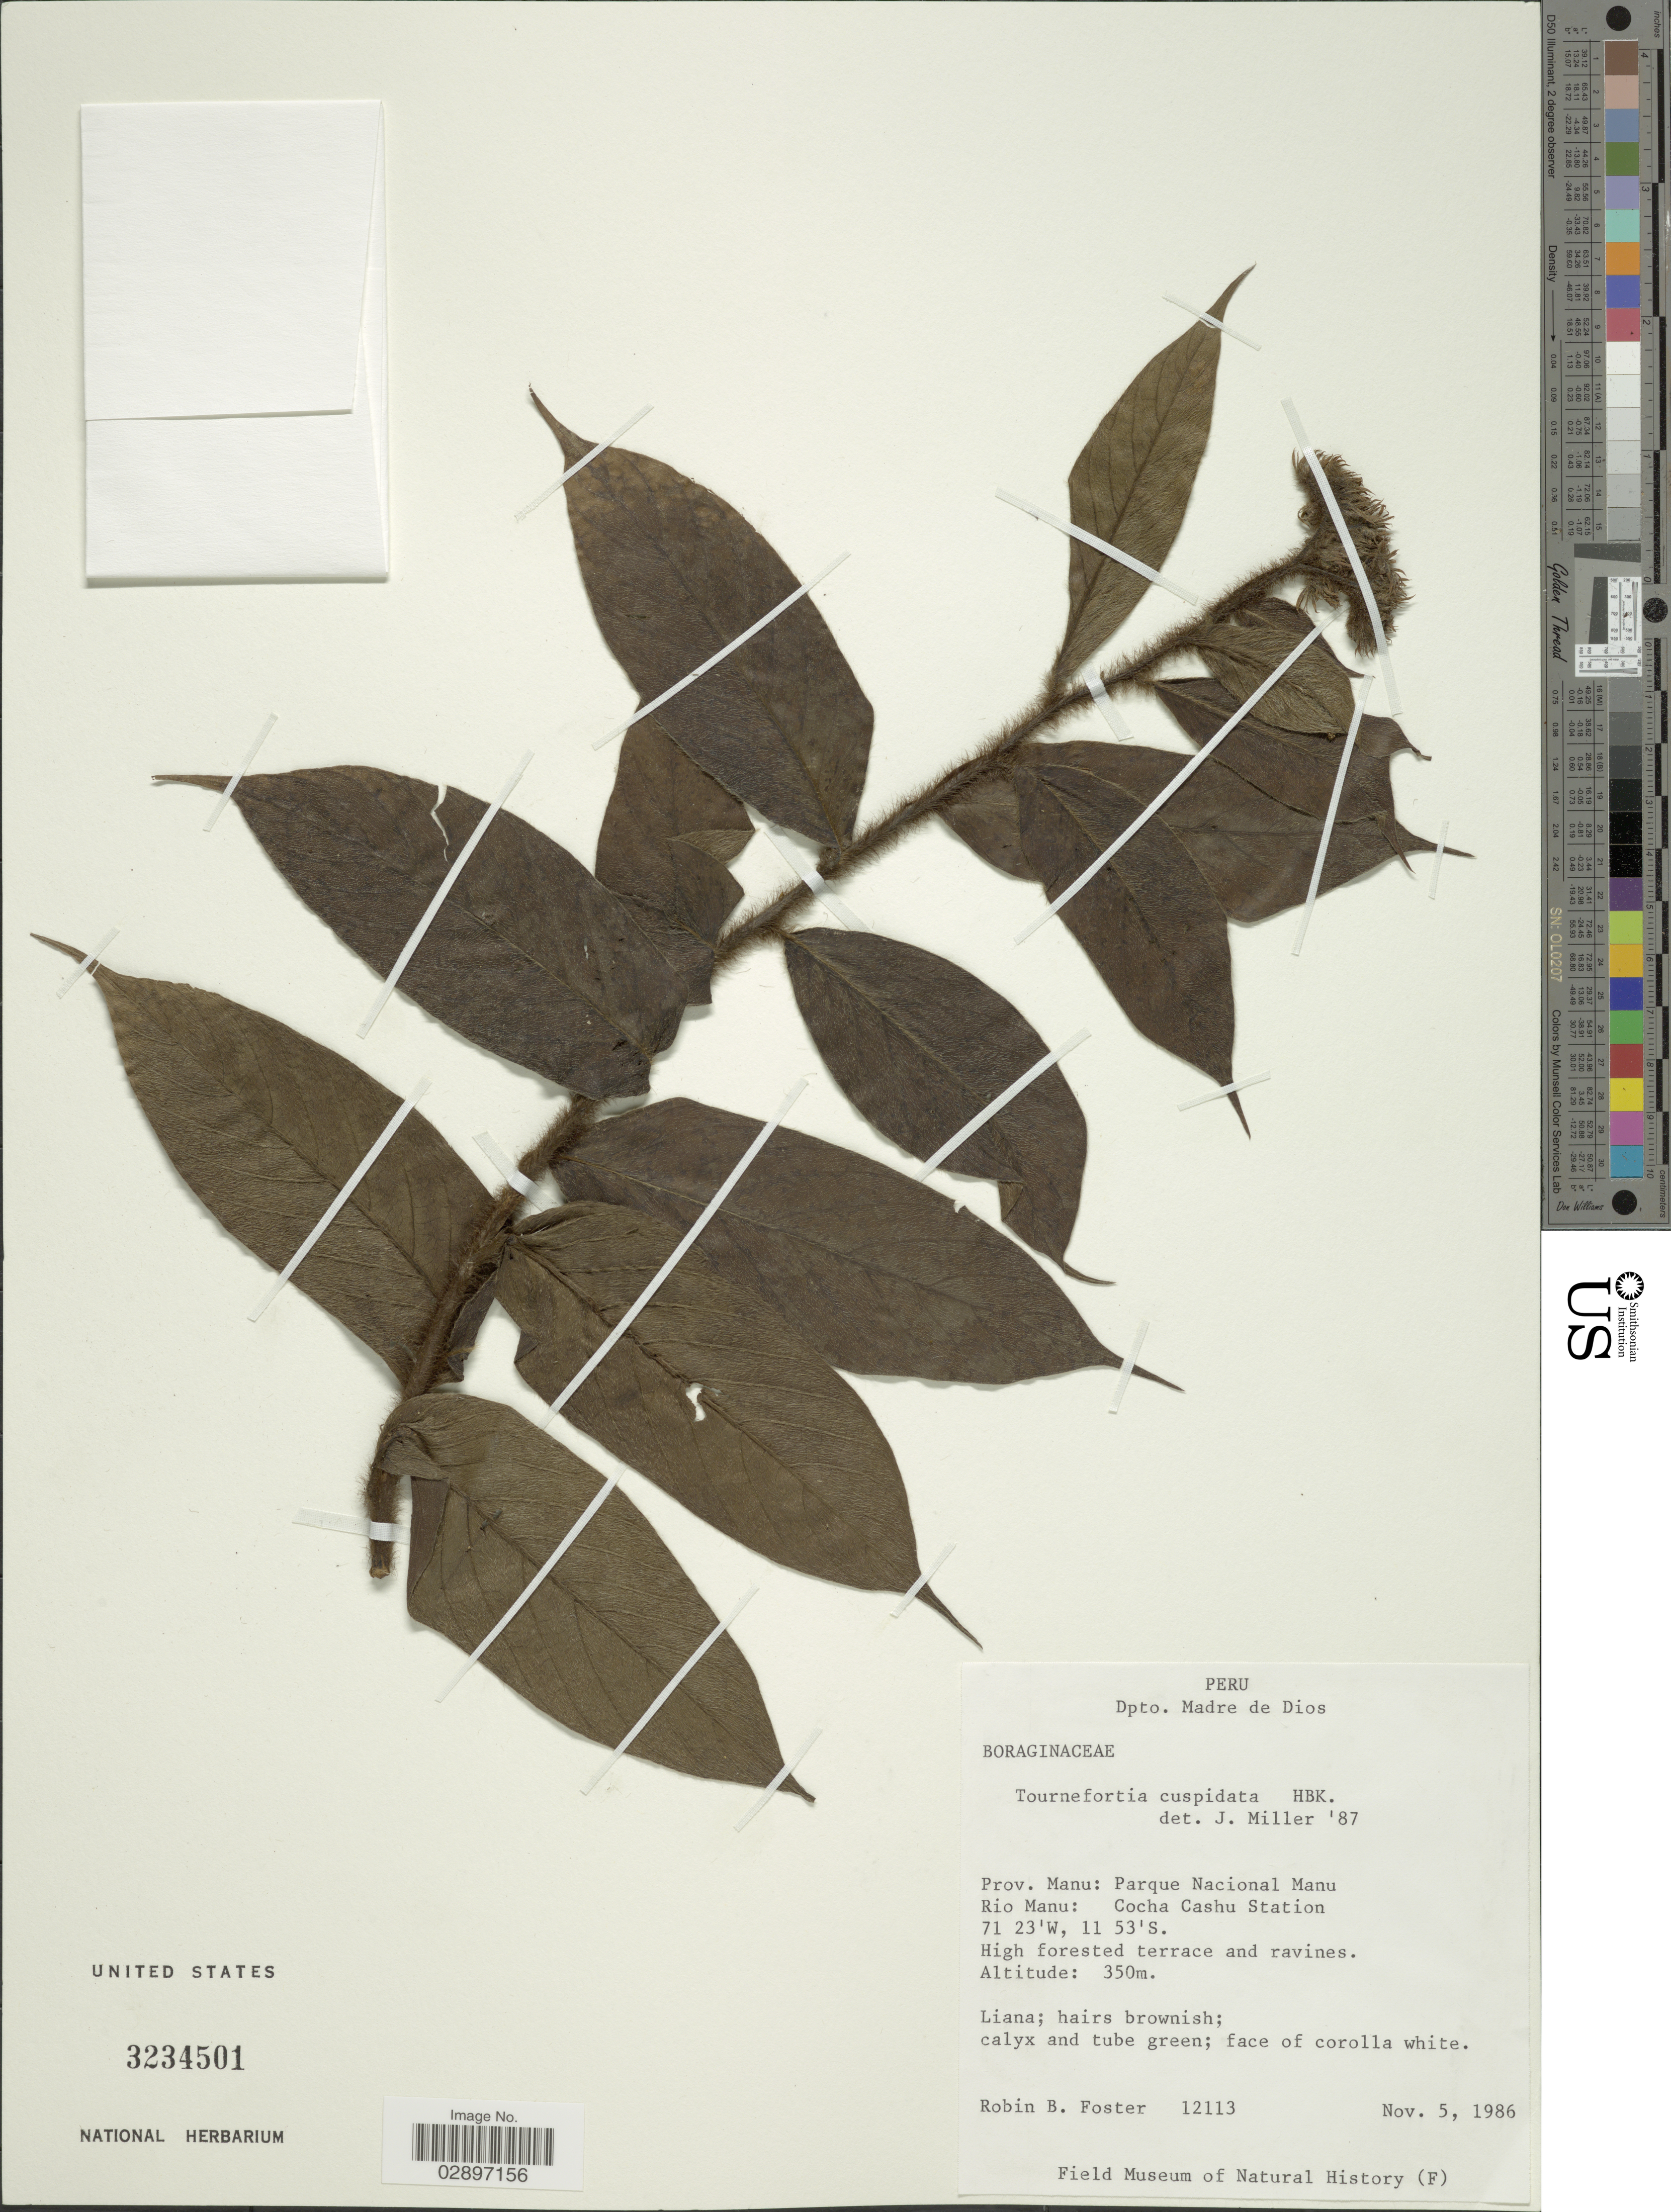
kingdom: Plantae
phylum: Tracheophyta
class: Magnoliopsida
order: Boraginales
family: Heliotropiaceae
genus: Tournefortia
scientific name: Tournefortia cuspidata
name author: Kunth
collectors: R. B. Foster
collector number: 12113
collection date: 1986-11-05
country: Peru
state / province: Madre de Dios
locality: Dpto. Madre de Dios. Prov. Manu: Parque Nacional Manu Rio Manu: Cocha Cashu Station.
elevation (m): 350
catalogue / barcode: US 3234501